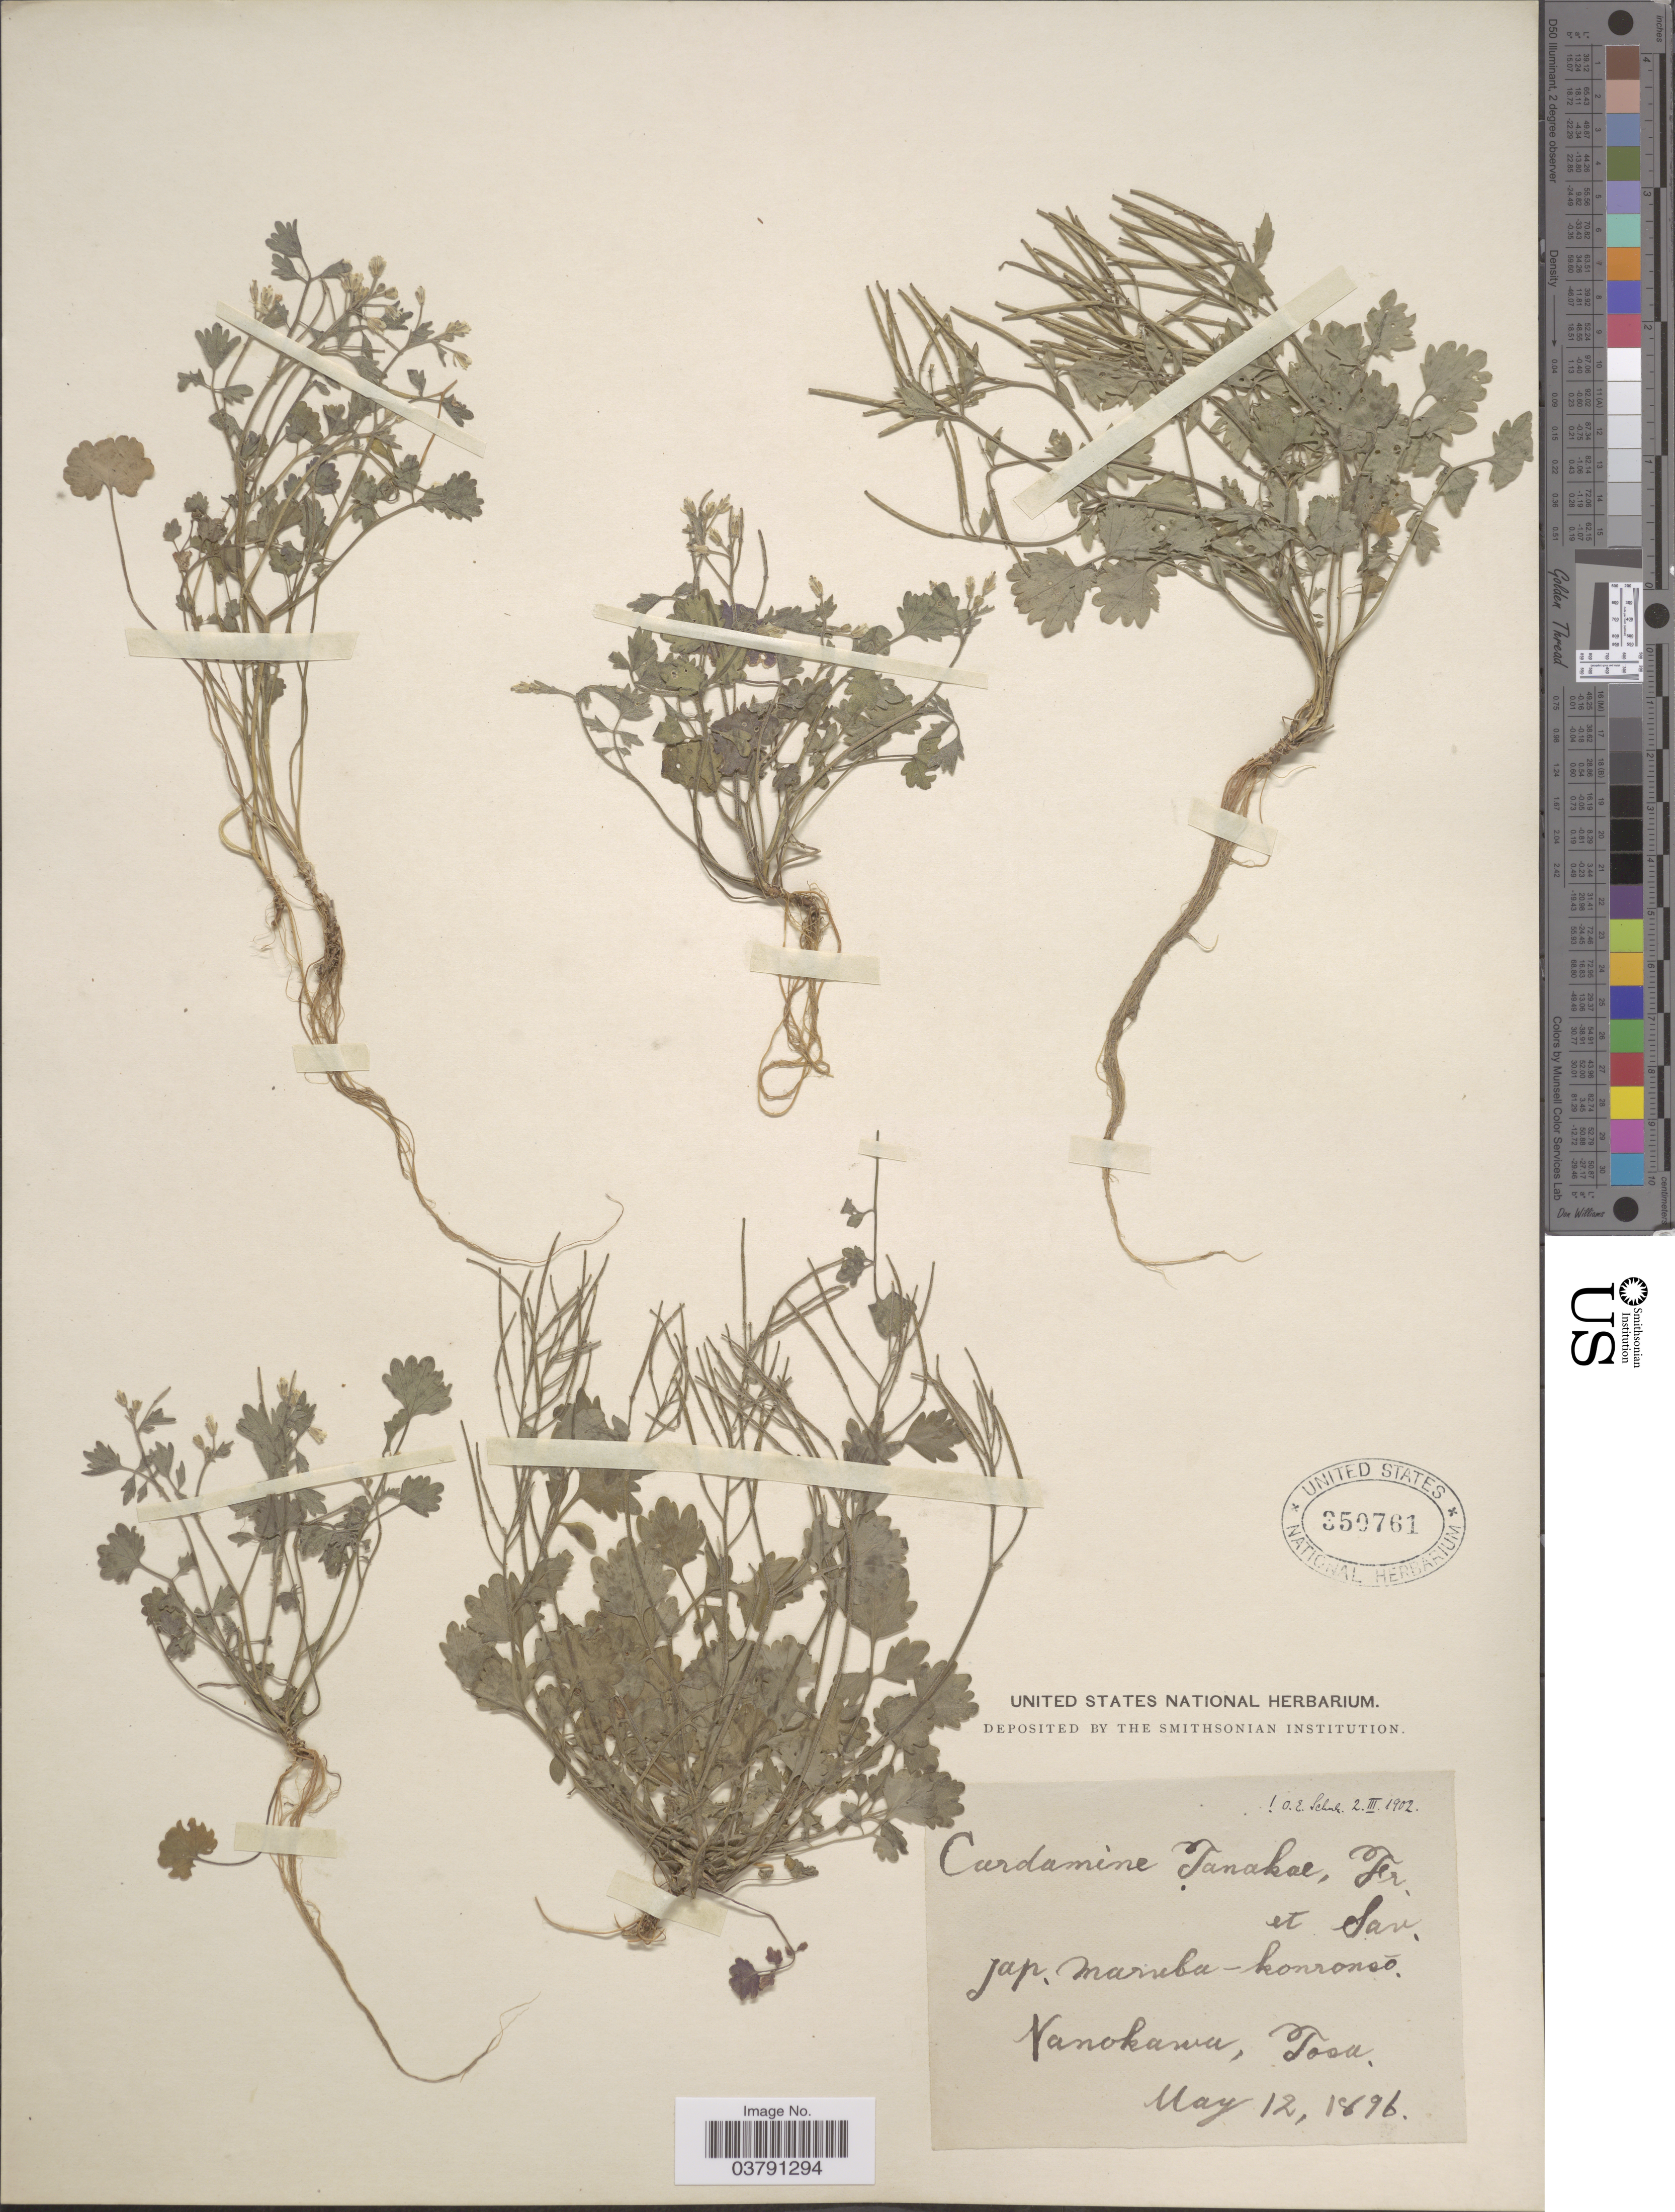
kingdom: Plantae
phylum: Tracheophyta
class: Magnoliopsida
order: Brassicales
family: Brassicaceae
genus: Cardamine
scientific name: Cardamine tanakae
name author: Franch. & Sav.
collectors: ex herb. United States National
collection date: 1896-05-12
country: Japan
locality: Nanokawa, Tosu.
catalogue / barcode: US 350761